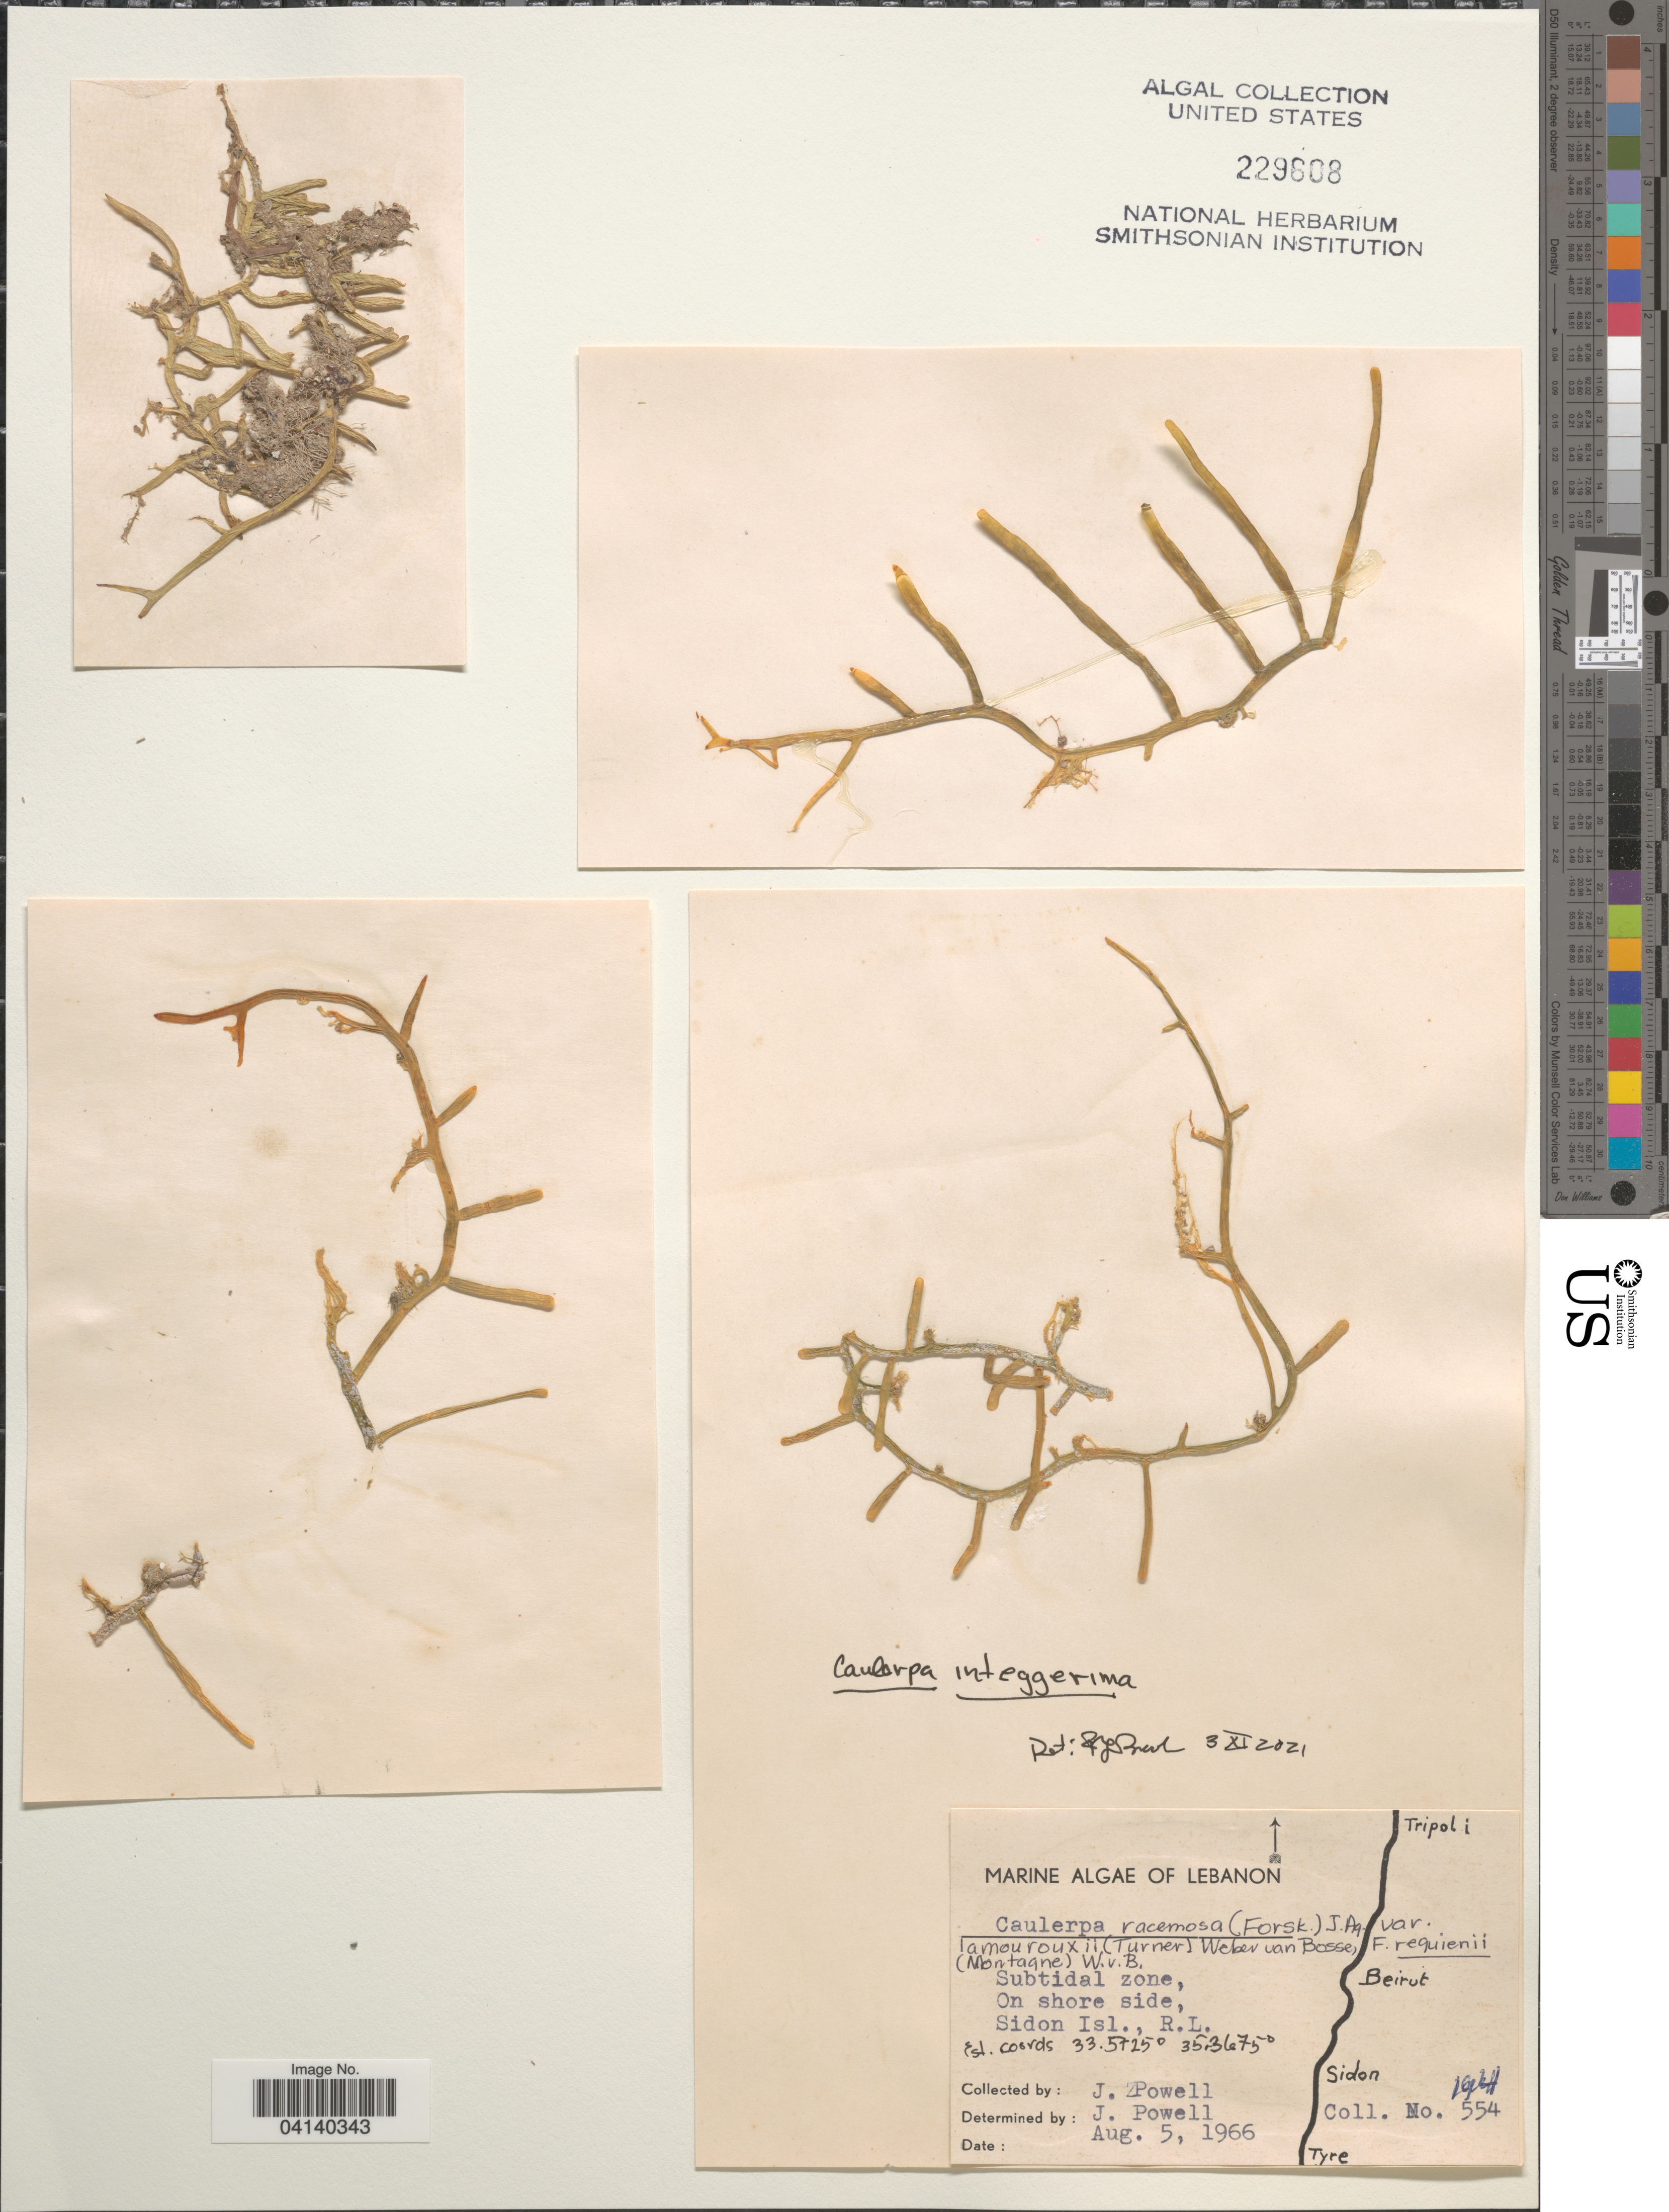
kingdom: Plantae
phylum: Chlorophyta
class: Ulvophyceae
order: Bryopsidales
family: Caulerpaceae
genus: Caulerpa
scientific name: Caulerpa integerrima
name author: (Zanardini) M.J. Wynne et al.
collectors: J. Powell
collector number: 554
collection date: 1966-08-05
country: Lebanon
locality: Subtidal zone, On shore side, Sidon Isl., R. L.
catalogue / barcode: US 229608